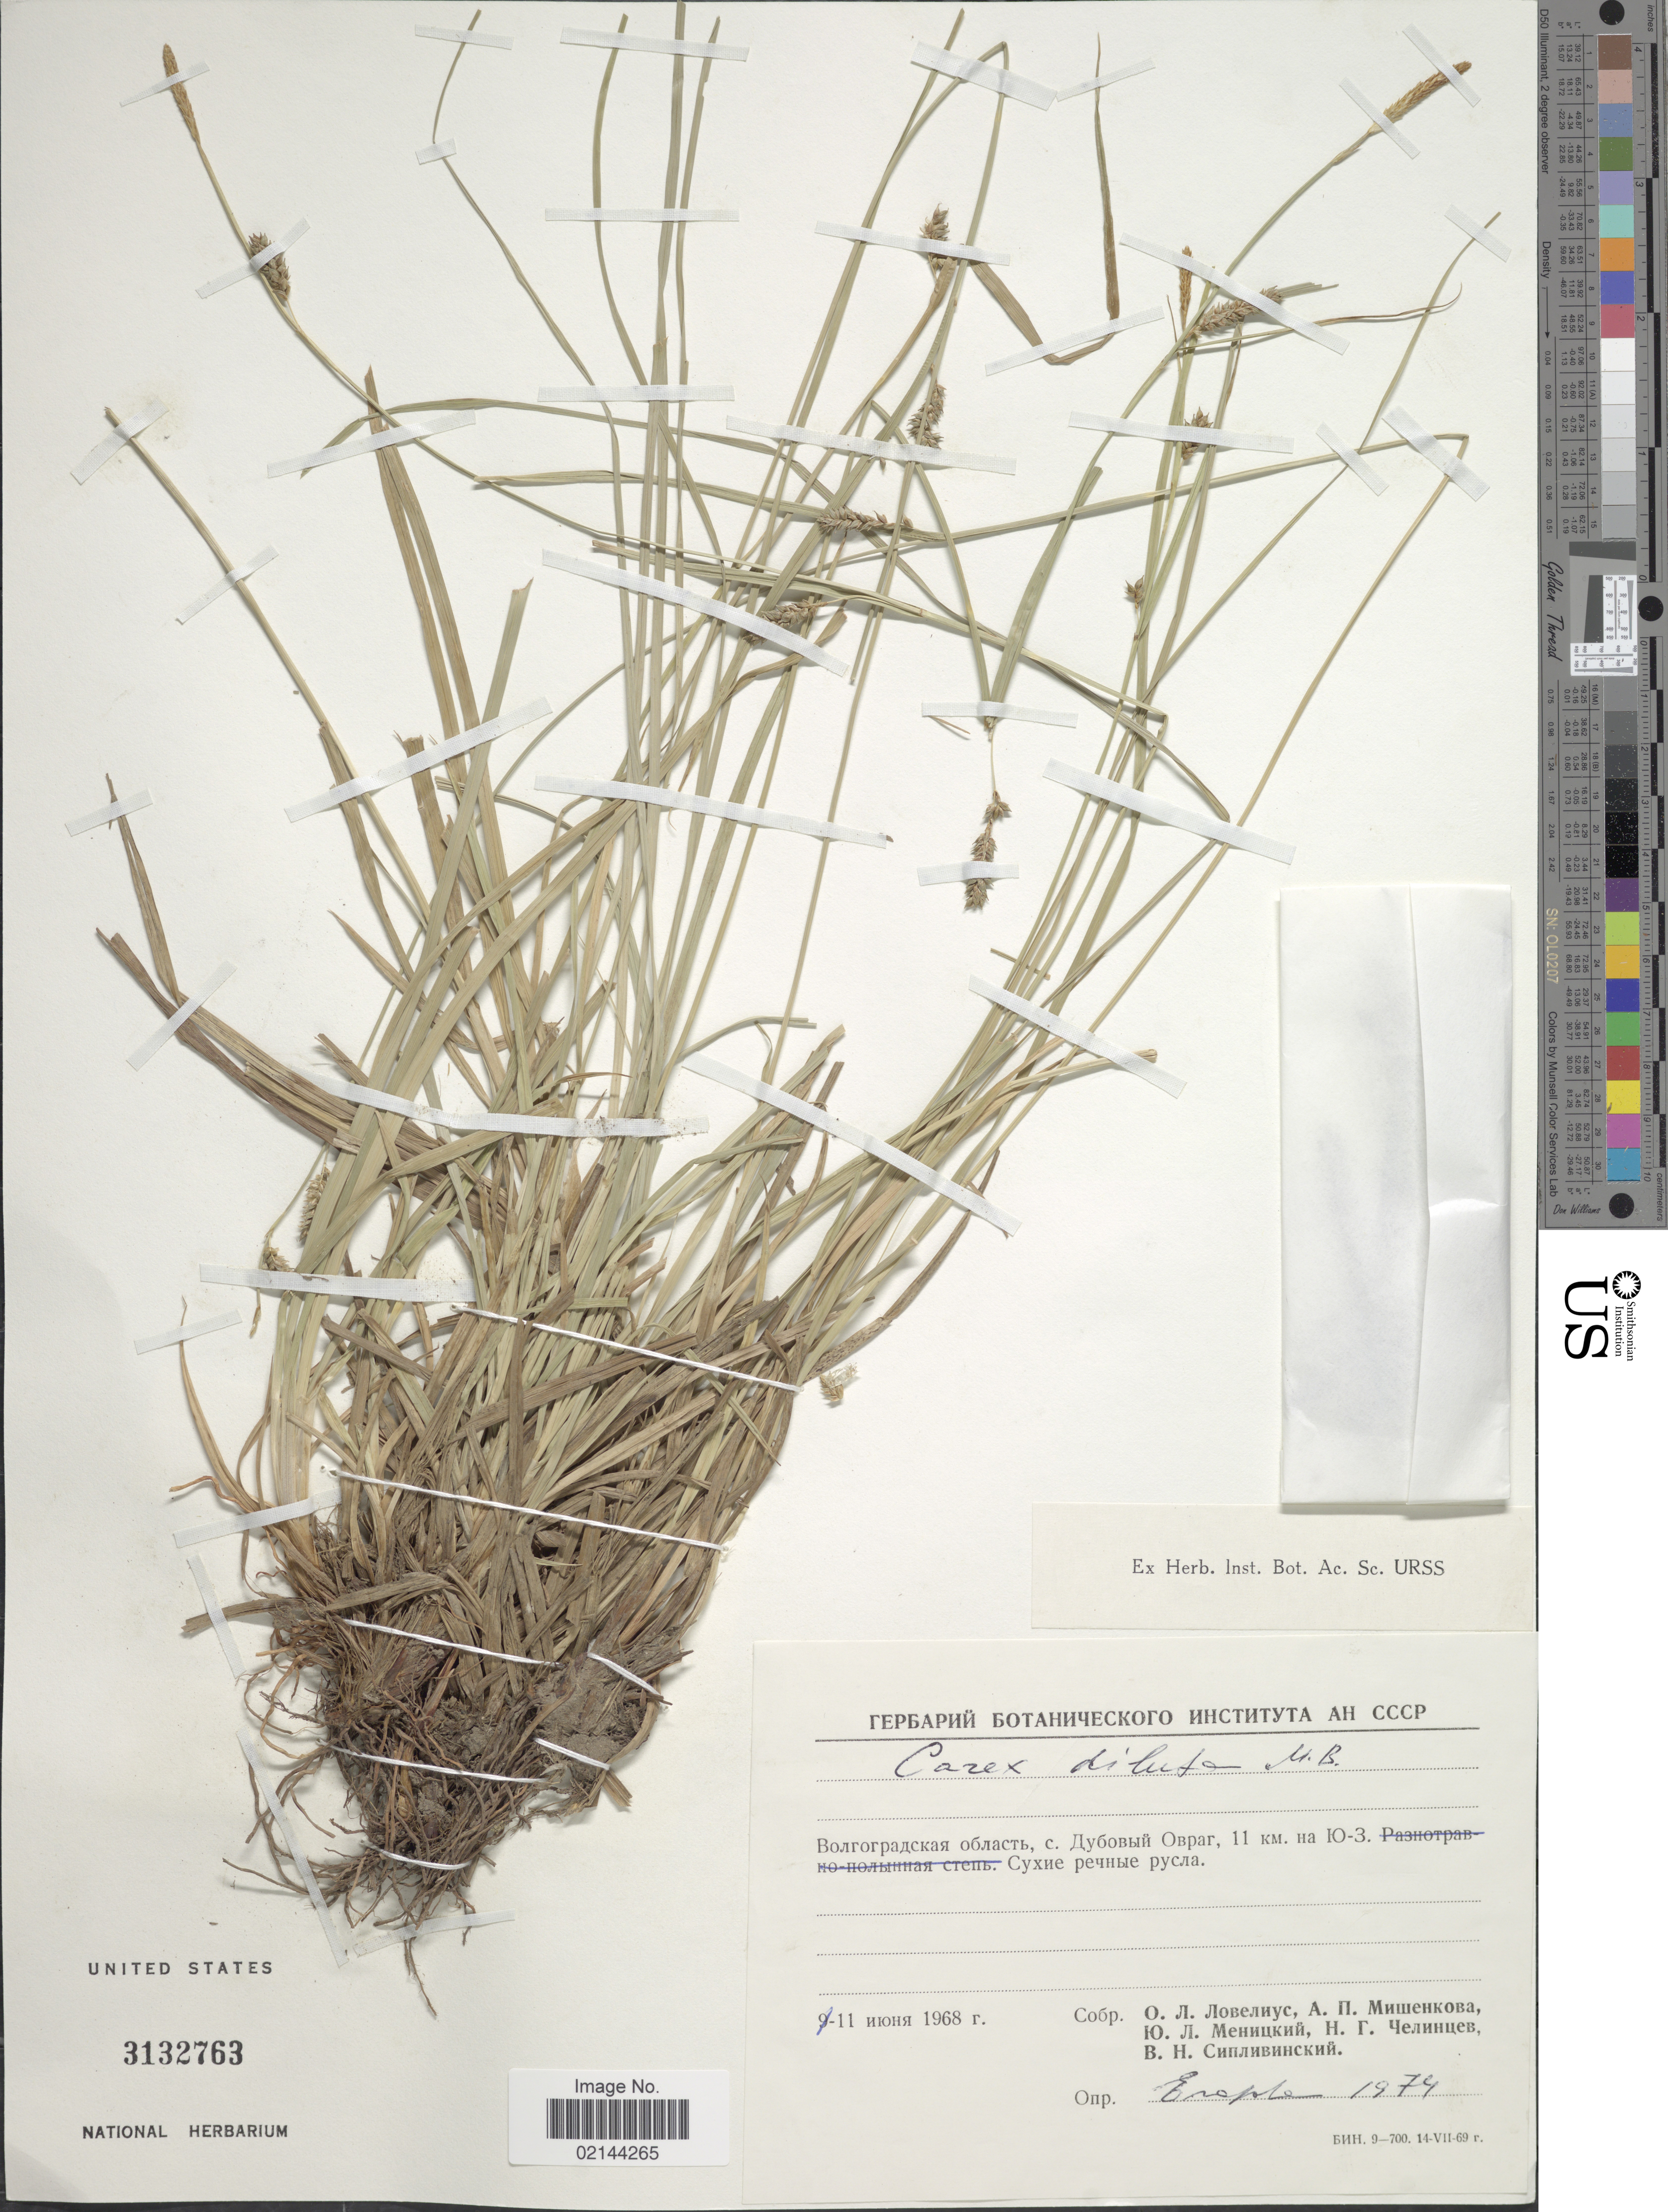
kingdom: Plantae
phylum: Tracheophyta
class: Liliopsida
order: Poales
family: Cyperaceae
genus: Carex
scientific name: Carex diluta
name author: M. Bieb.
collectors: Collector illegible, Collector illegible, Collector illegible, Collector illegible & Collector illegible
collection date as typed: Transcribed d/m/y: 11/X/1868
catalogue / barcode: US 3132763